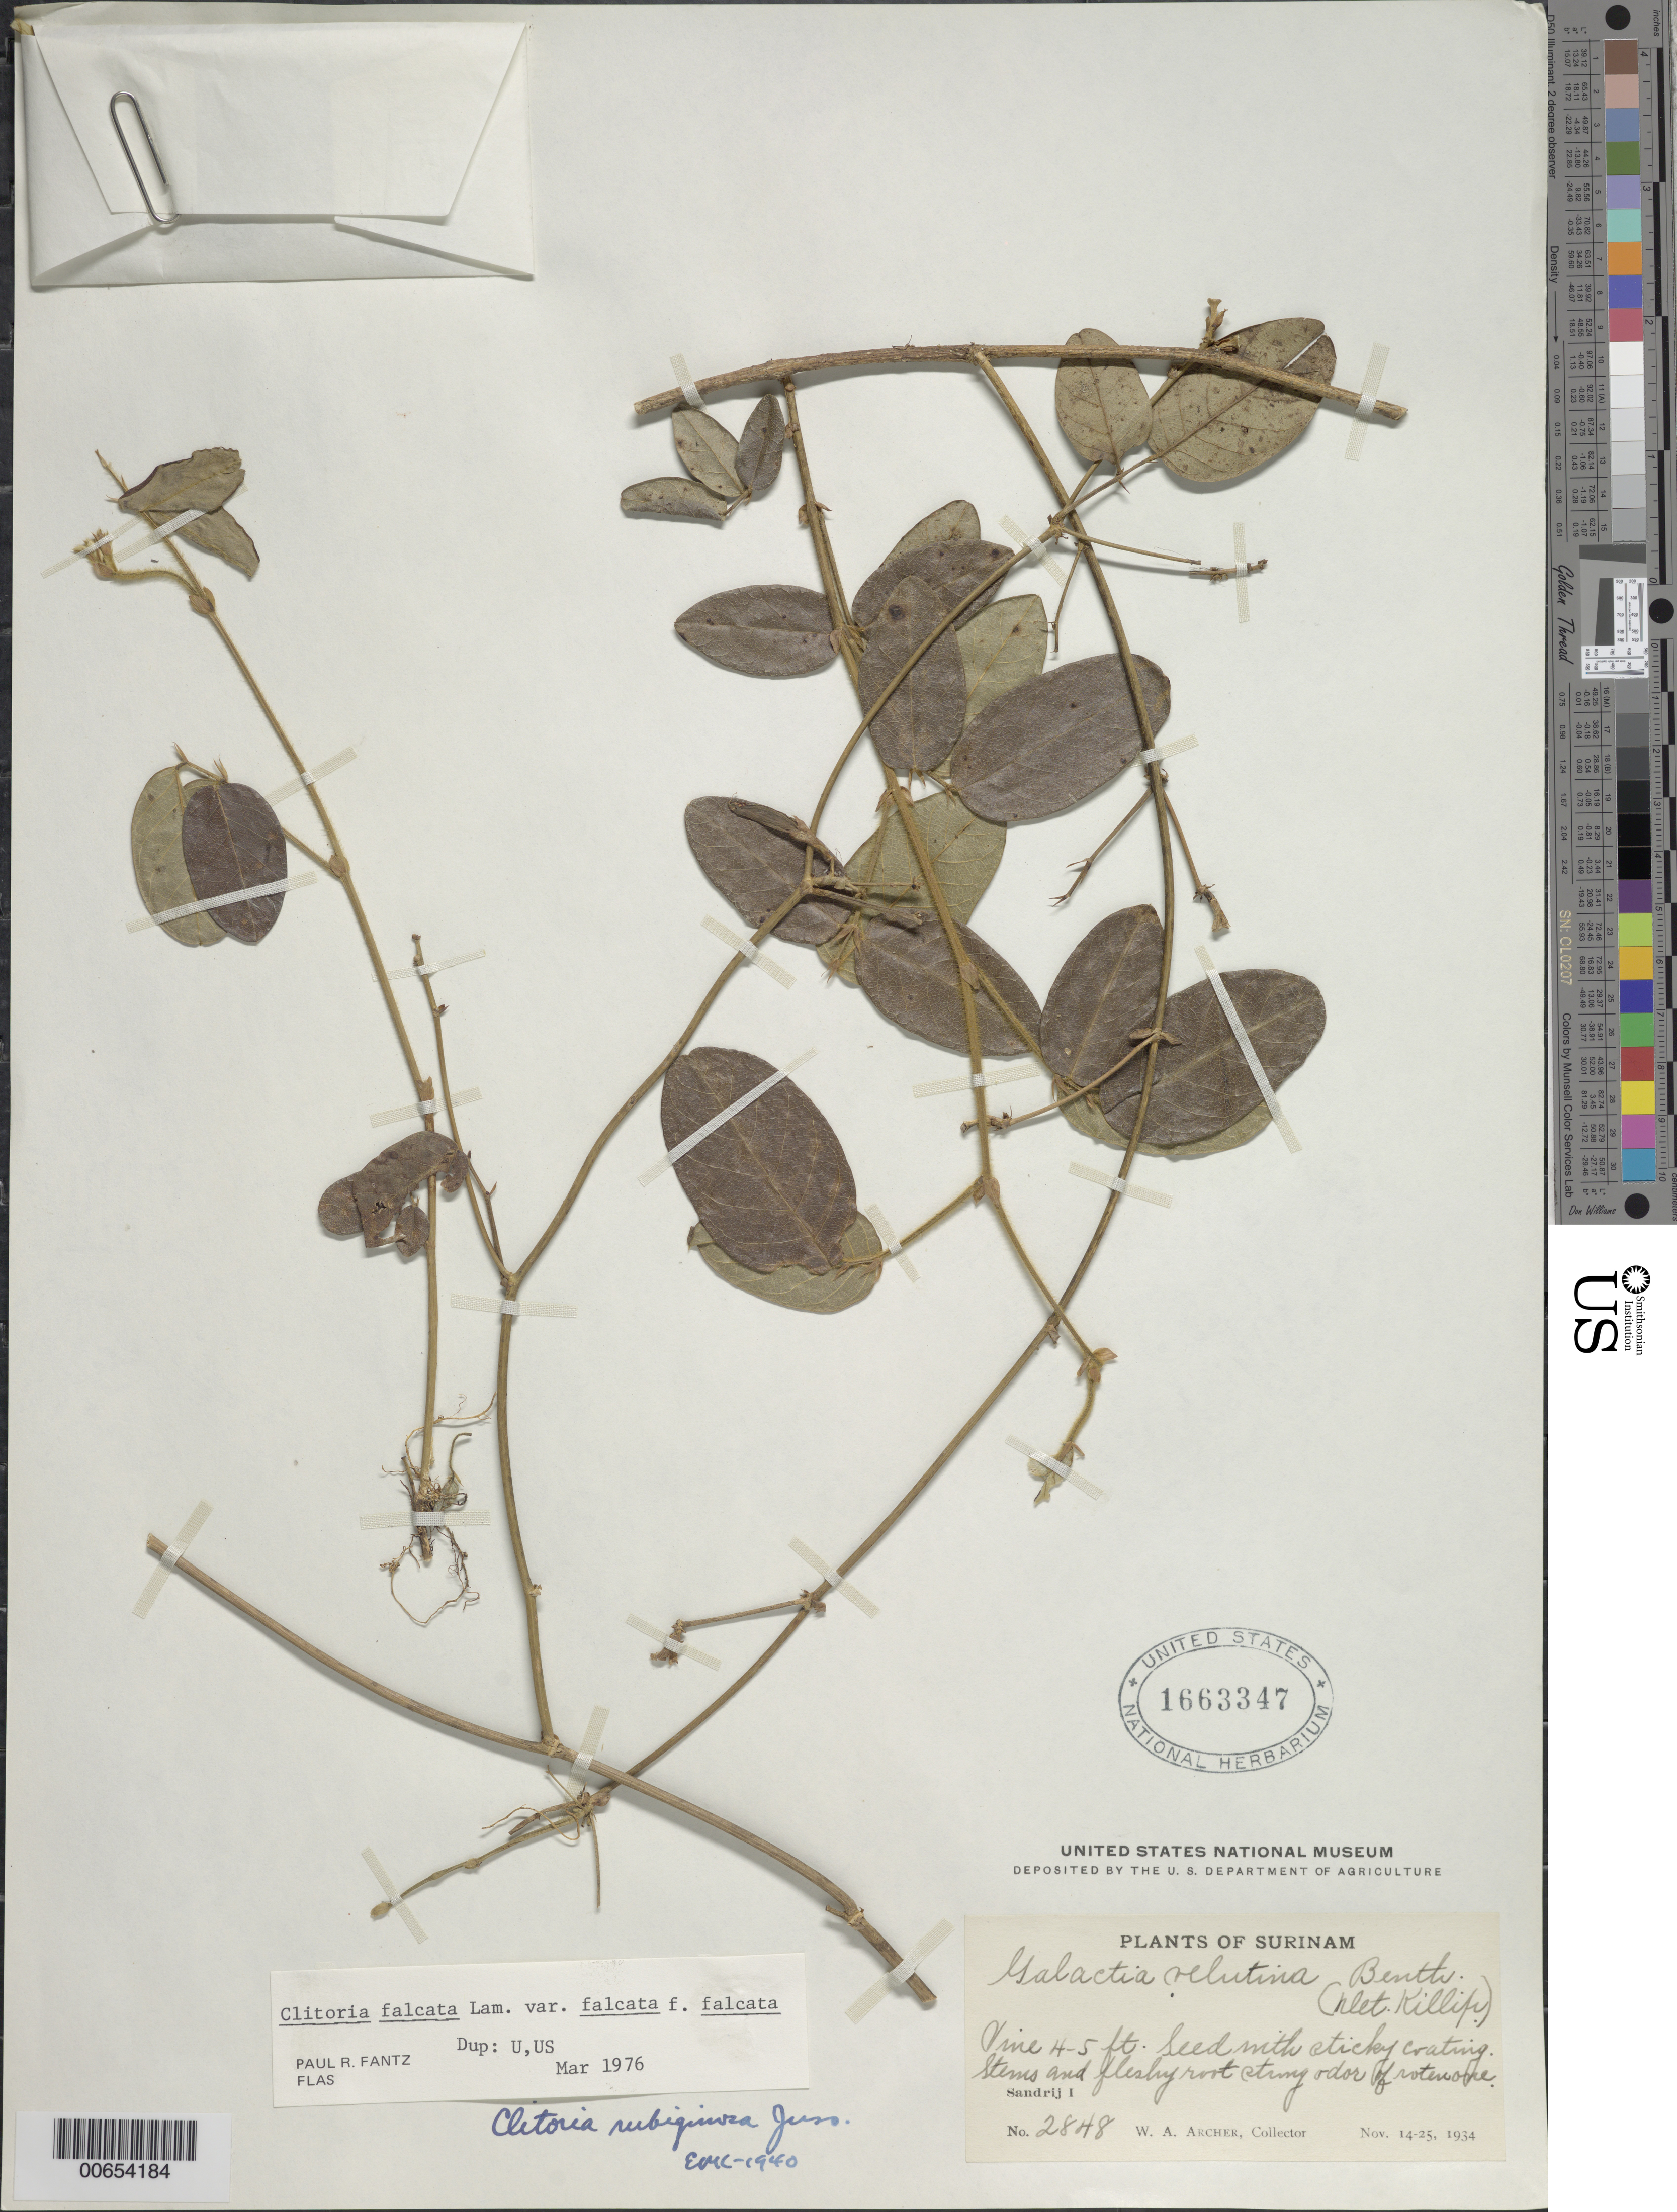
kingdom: Plantae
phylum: Tracheophyta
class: Magnoliopsida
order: Fabales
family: Fabaceae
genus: Clitoria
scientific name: Clitoria falcata var. falcata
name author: Lam.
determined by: Fantz, P. R., (FLAS), University of Florida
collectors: W. A. Archer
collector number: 2848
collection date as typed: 14-Nov-34 to 25-Nov-34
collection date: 1934-11-14/1934-11-25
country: Suriname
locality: Zanderij I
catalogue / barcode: US 1663347